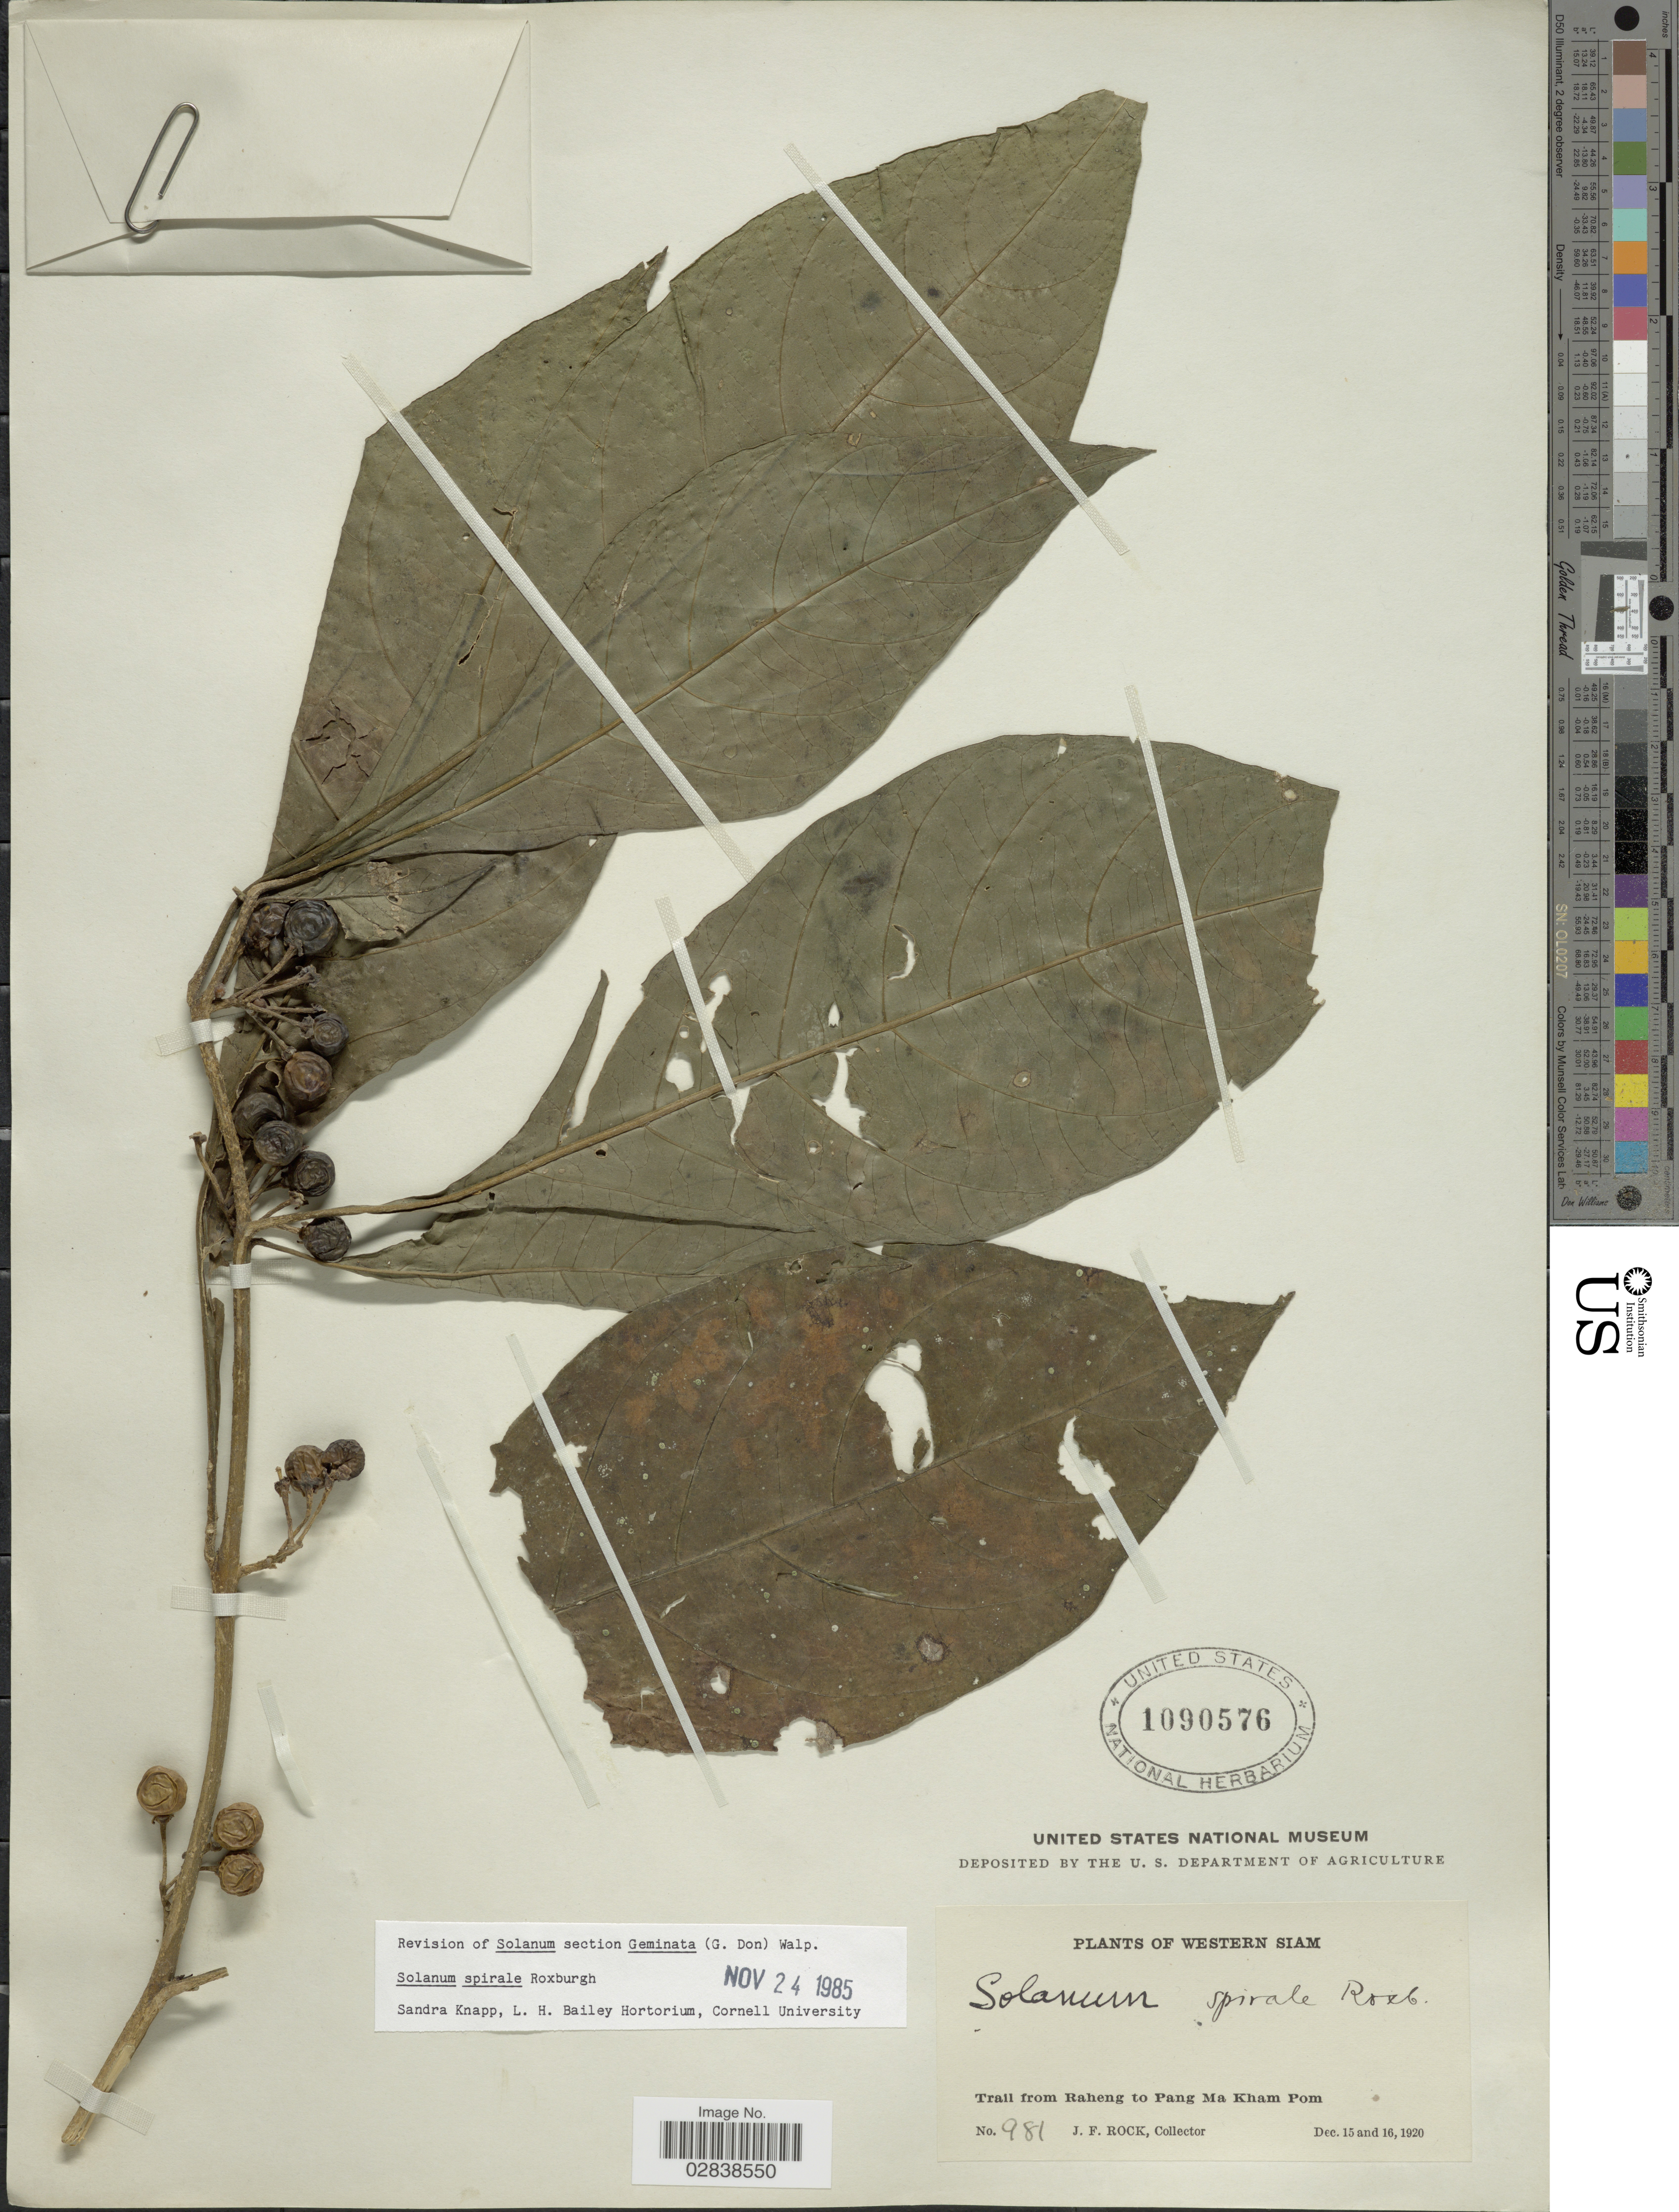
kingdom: Plantae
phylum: Tracheophyta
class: Magnoliopsida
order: Solanales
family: Solanaceae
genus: Solanum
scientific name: Solanum spirale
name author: Roxb.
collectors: J. Rock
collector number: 981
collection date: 1920-12-15/1920-12-20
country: Thailand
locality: Western Siam, Trail from Raheng to Pang Ma Kham Pom.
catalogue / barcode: US 1090576